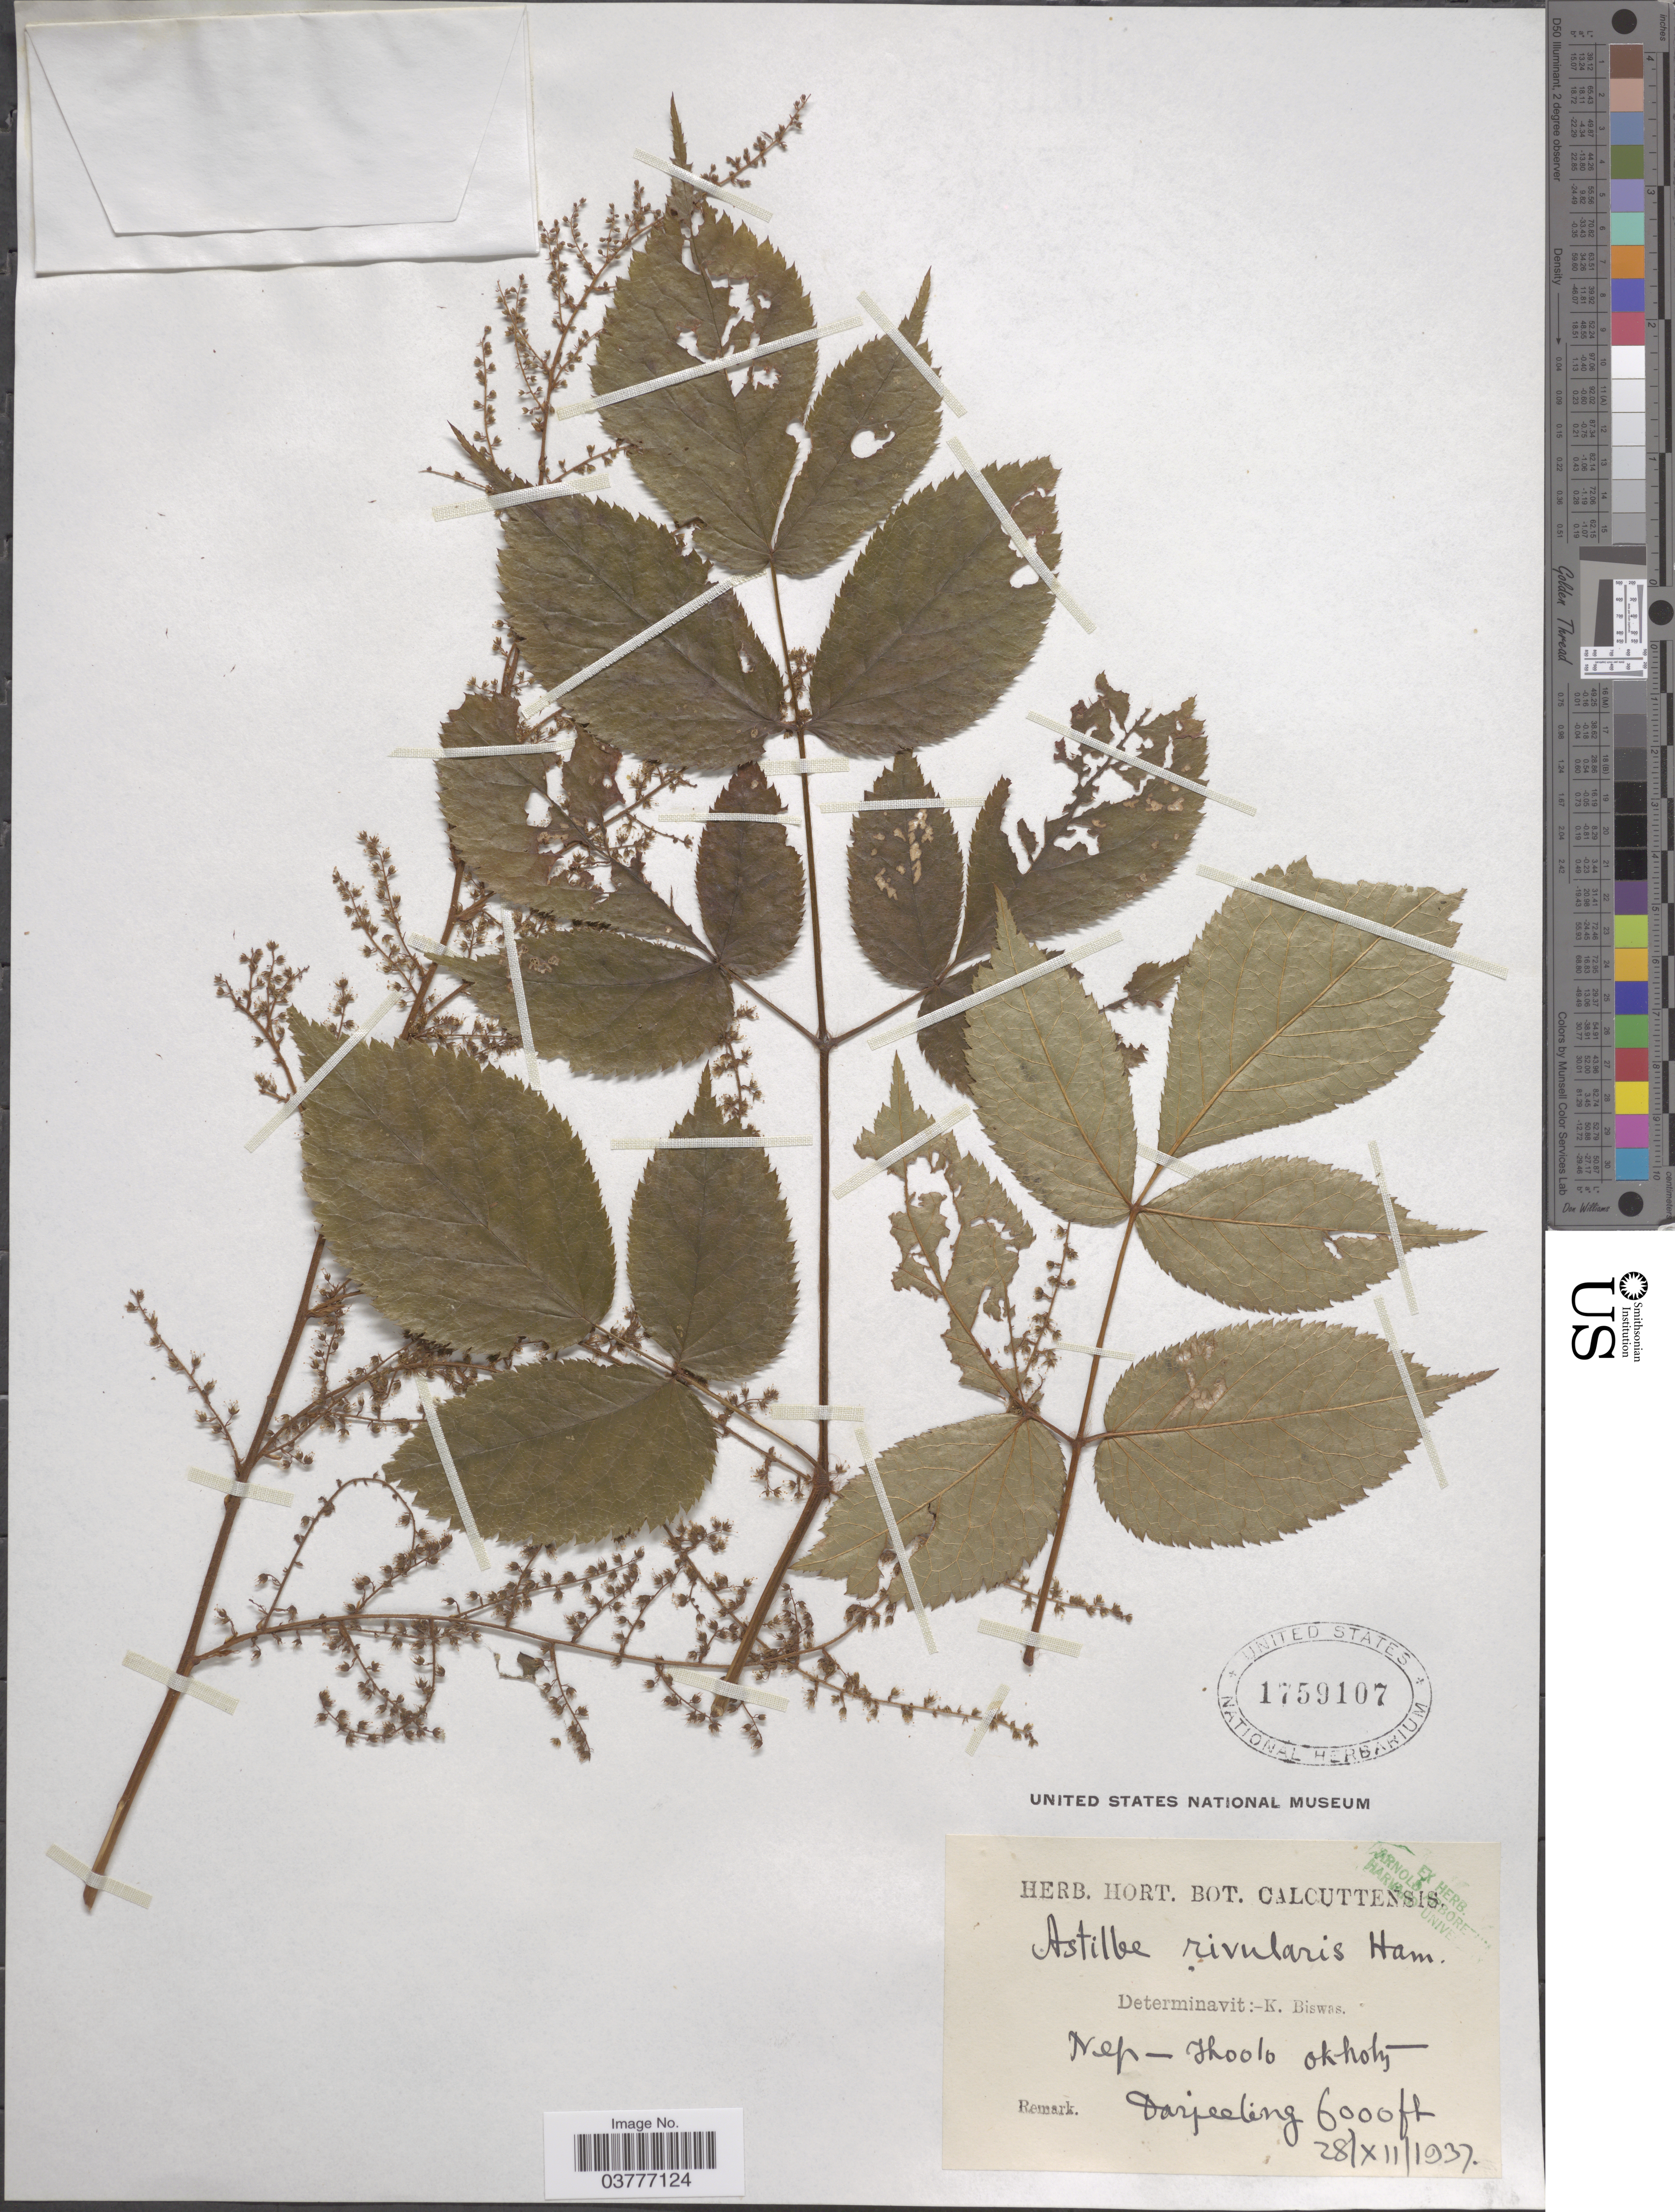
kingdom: Plantae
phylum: Tracheophyta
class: Magnoliopsida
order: Saxifragales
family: Saxifragaceae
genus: Astilbe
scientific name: Astilbe rivularis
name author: Buch.-Ham. ex D. Don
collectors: ex Herb. Hort. Bot. Calcuttensis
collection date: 1937-12-28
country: India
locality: Nep-Jhoolo okhols.*? Darjeeling.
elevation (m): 1829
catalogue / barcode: US 1759107